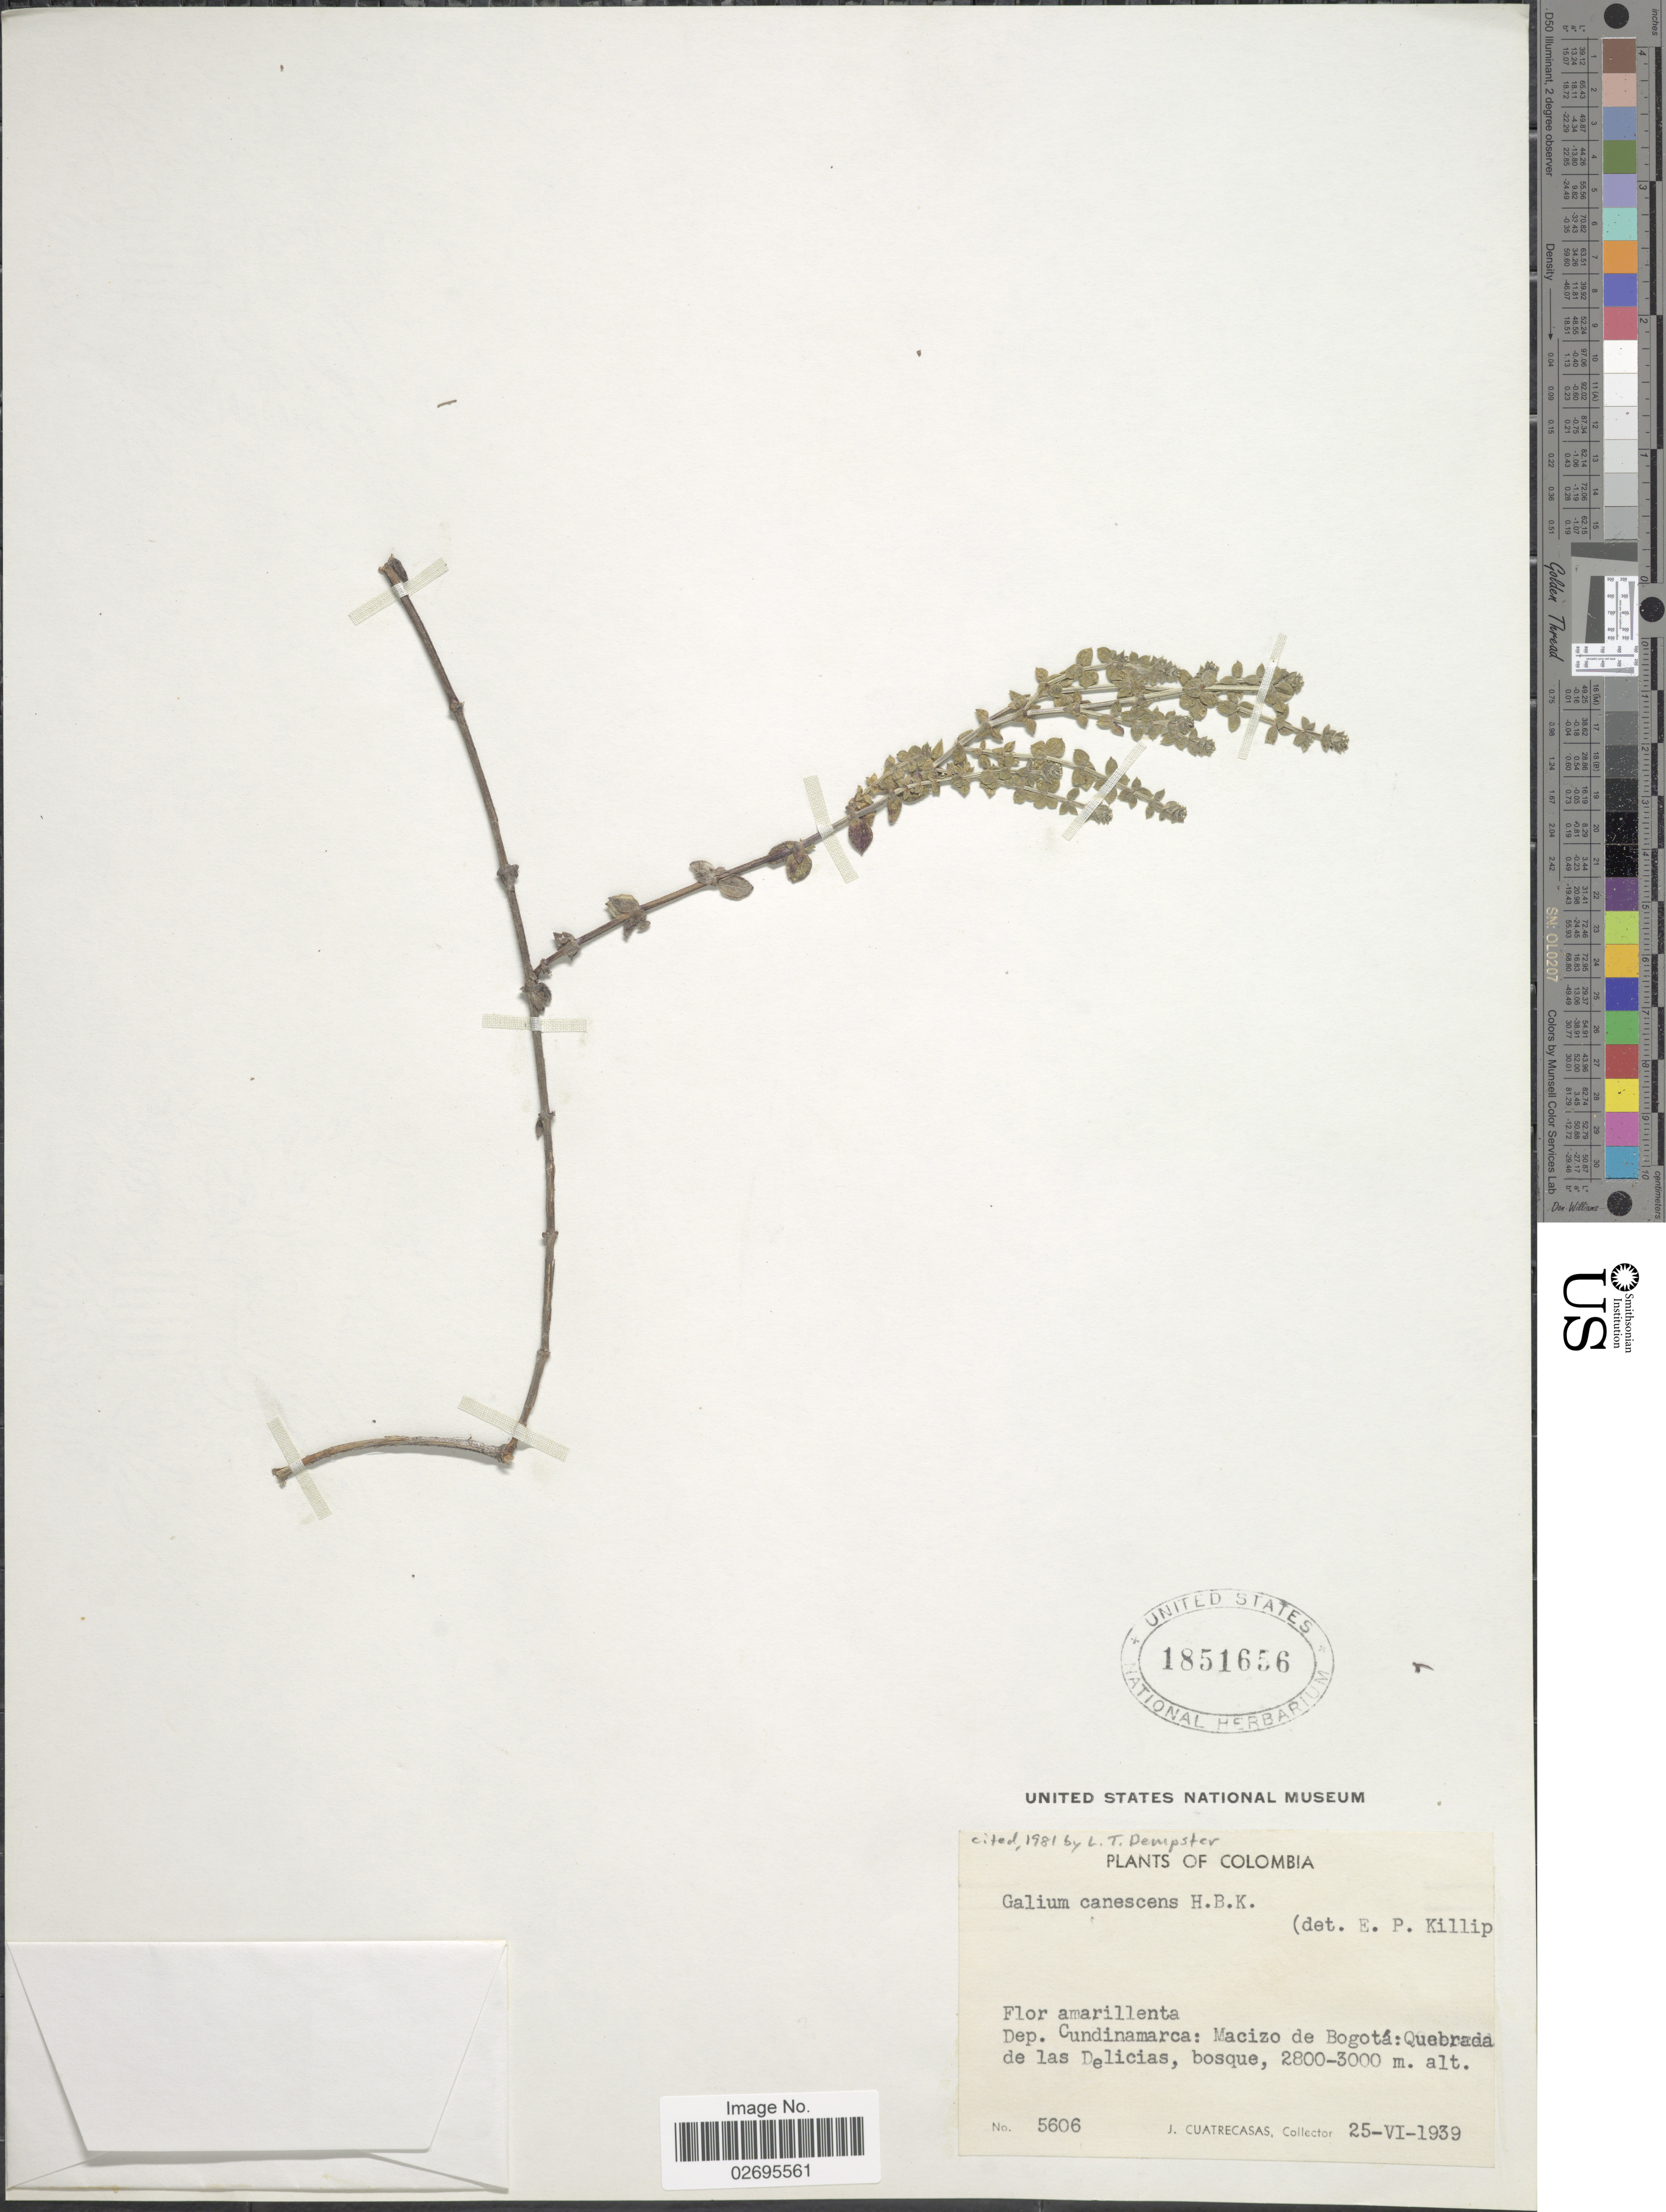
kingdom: Plantae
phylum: Tracheophyta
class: Magnoliopsida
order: Gentianales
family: Rubiaceae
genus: Galium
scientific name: Galium canescens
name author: Kunth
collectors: J. Cuatrecasas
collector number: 5606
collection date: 1939-06-25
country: Colombia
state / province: Cundinamarca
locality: Dep. Cundinamarca: Macizo de Bogotá: Quebrada de las Delicias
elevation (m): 2800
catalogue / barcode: US 1851656